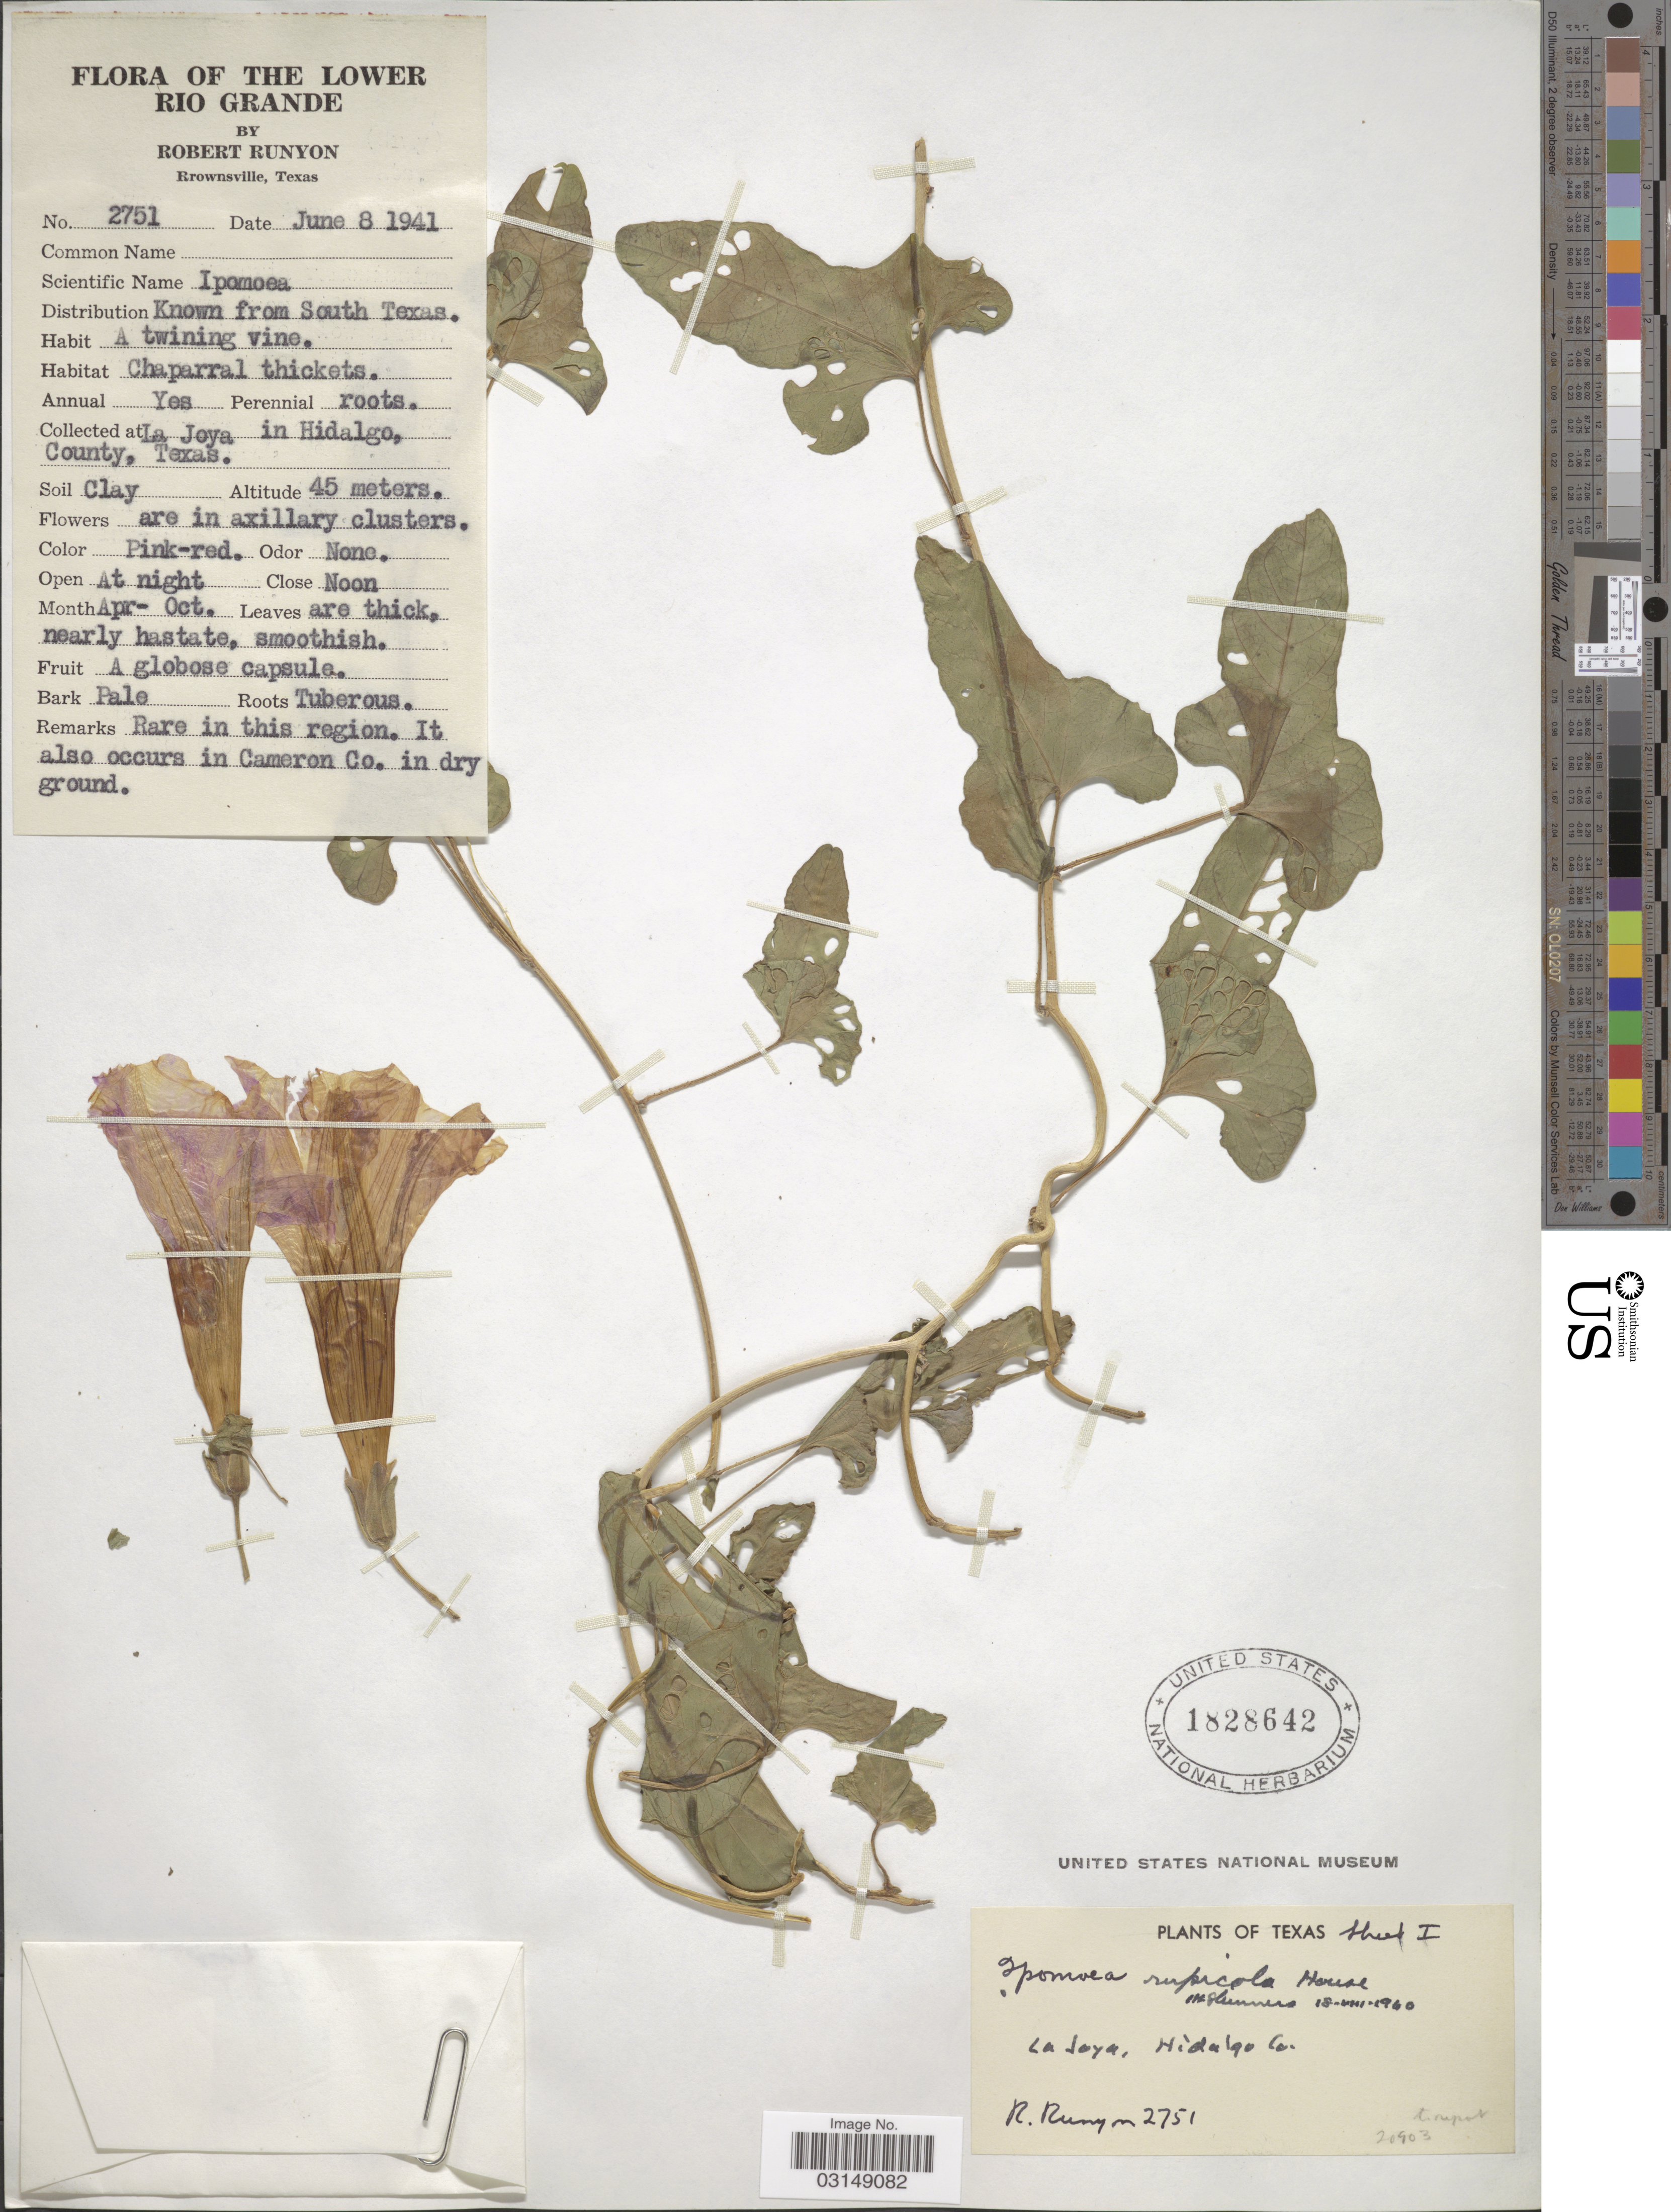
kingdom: Plantae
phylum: Tracheophyta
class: Magnoliopsida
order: Solanales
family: Convolvulaceae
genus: Ipomoea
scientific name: Ipomoea rupicola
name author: House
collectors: R. Runyon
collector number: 2751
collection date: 1941-06-08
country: United States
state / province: Texas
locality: The Lower Rio Grande. La Joya in Hidalgo, County.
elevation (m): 45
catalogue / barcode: US 1828642